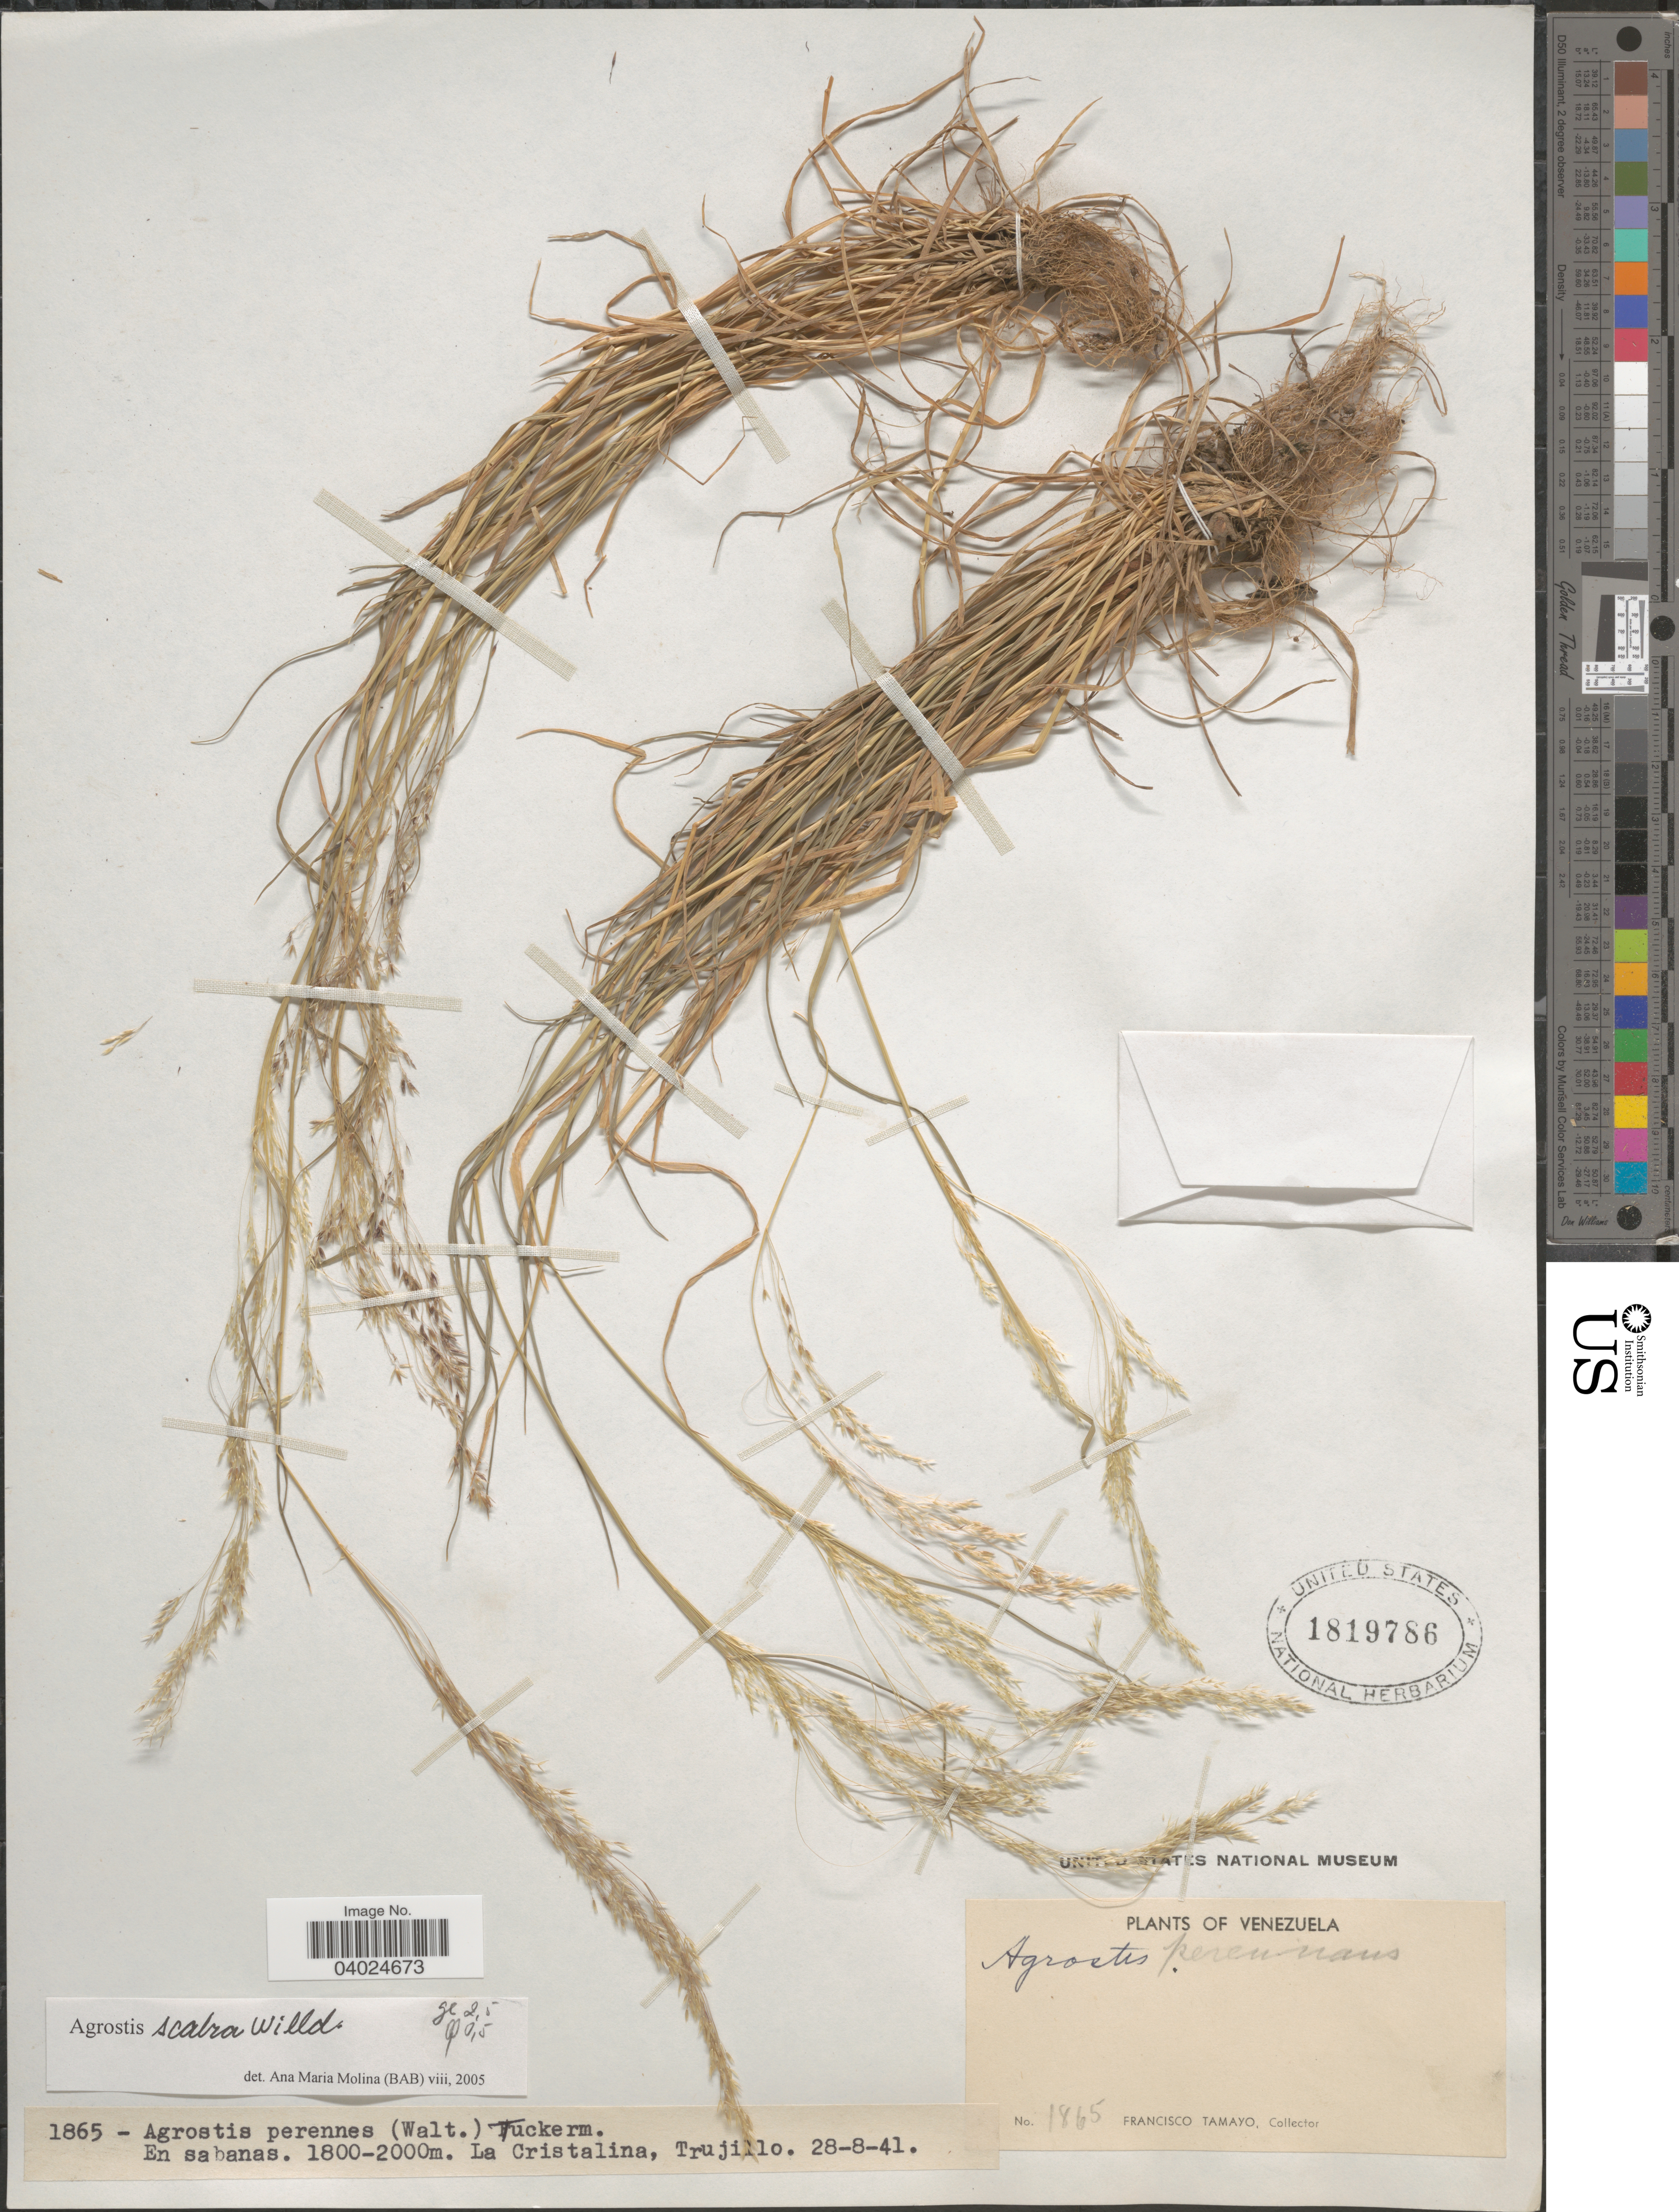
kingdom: Plantae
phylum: Tracheophyta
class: Liliopsida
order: Poales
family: Poaceae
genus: Agrostis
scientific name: Agrostis perennans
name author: (Walter) Tuck.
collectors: F. Tamayo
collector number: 1865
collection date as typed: Transcribed d/m/y: 28/8/41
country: Venezuela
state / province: Trujillo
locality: En sabanas. La Cristalina.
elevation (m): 1800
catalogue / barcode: US 1819786